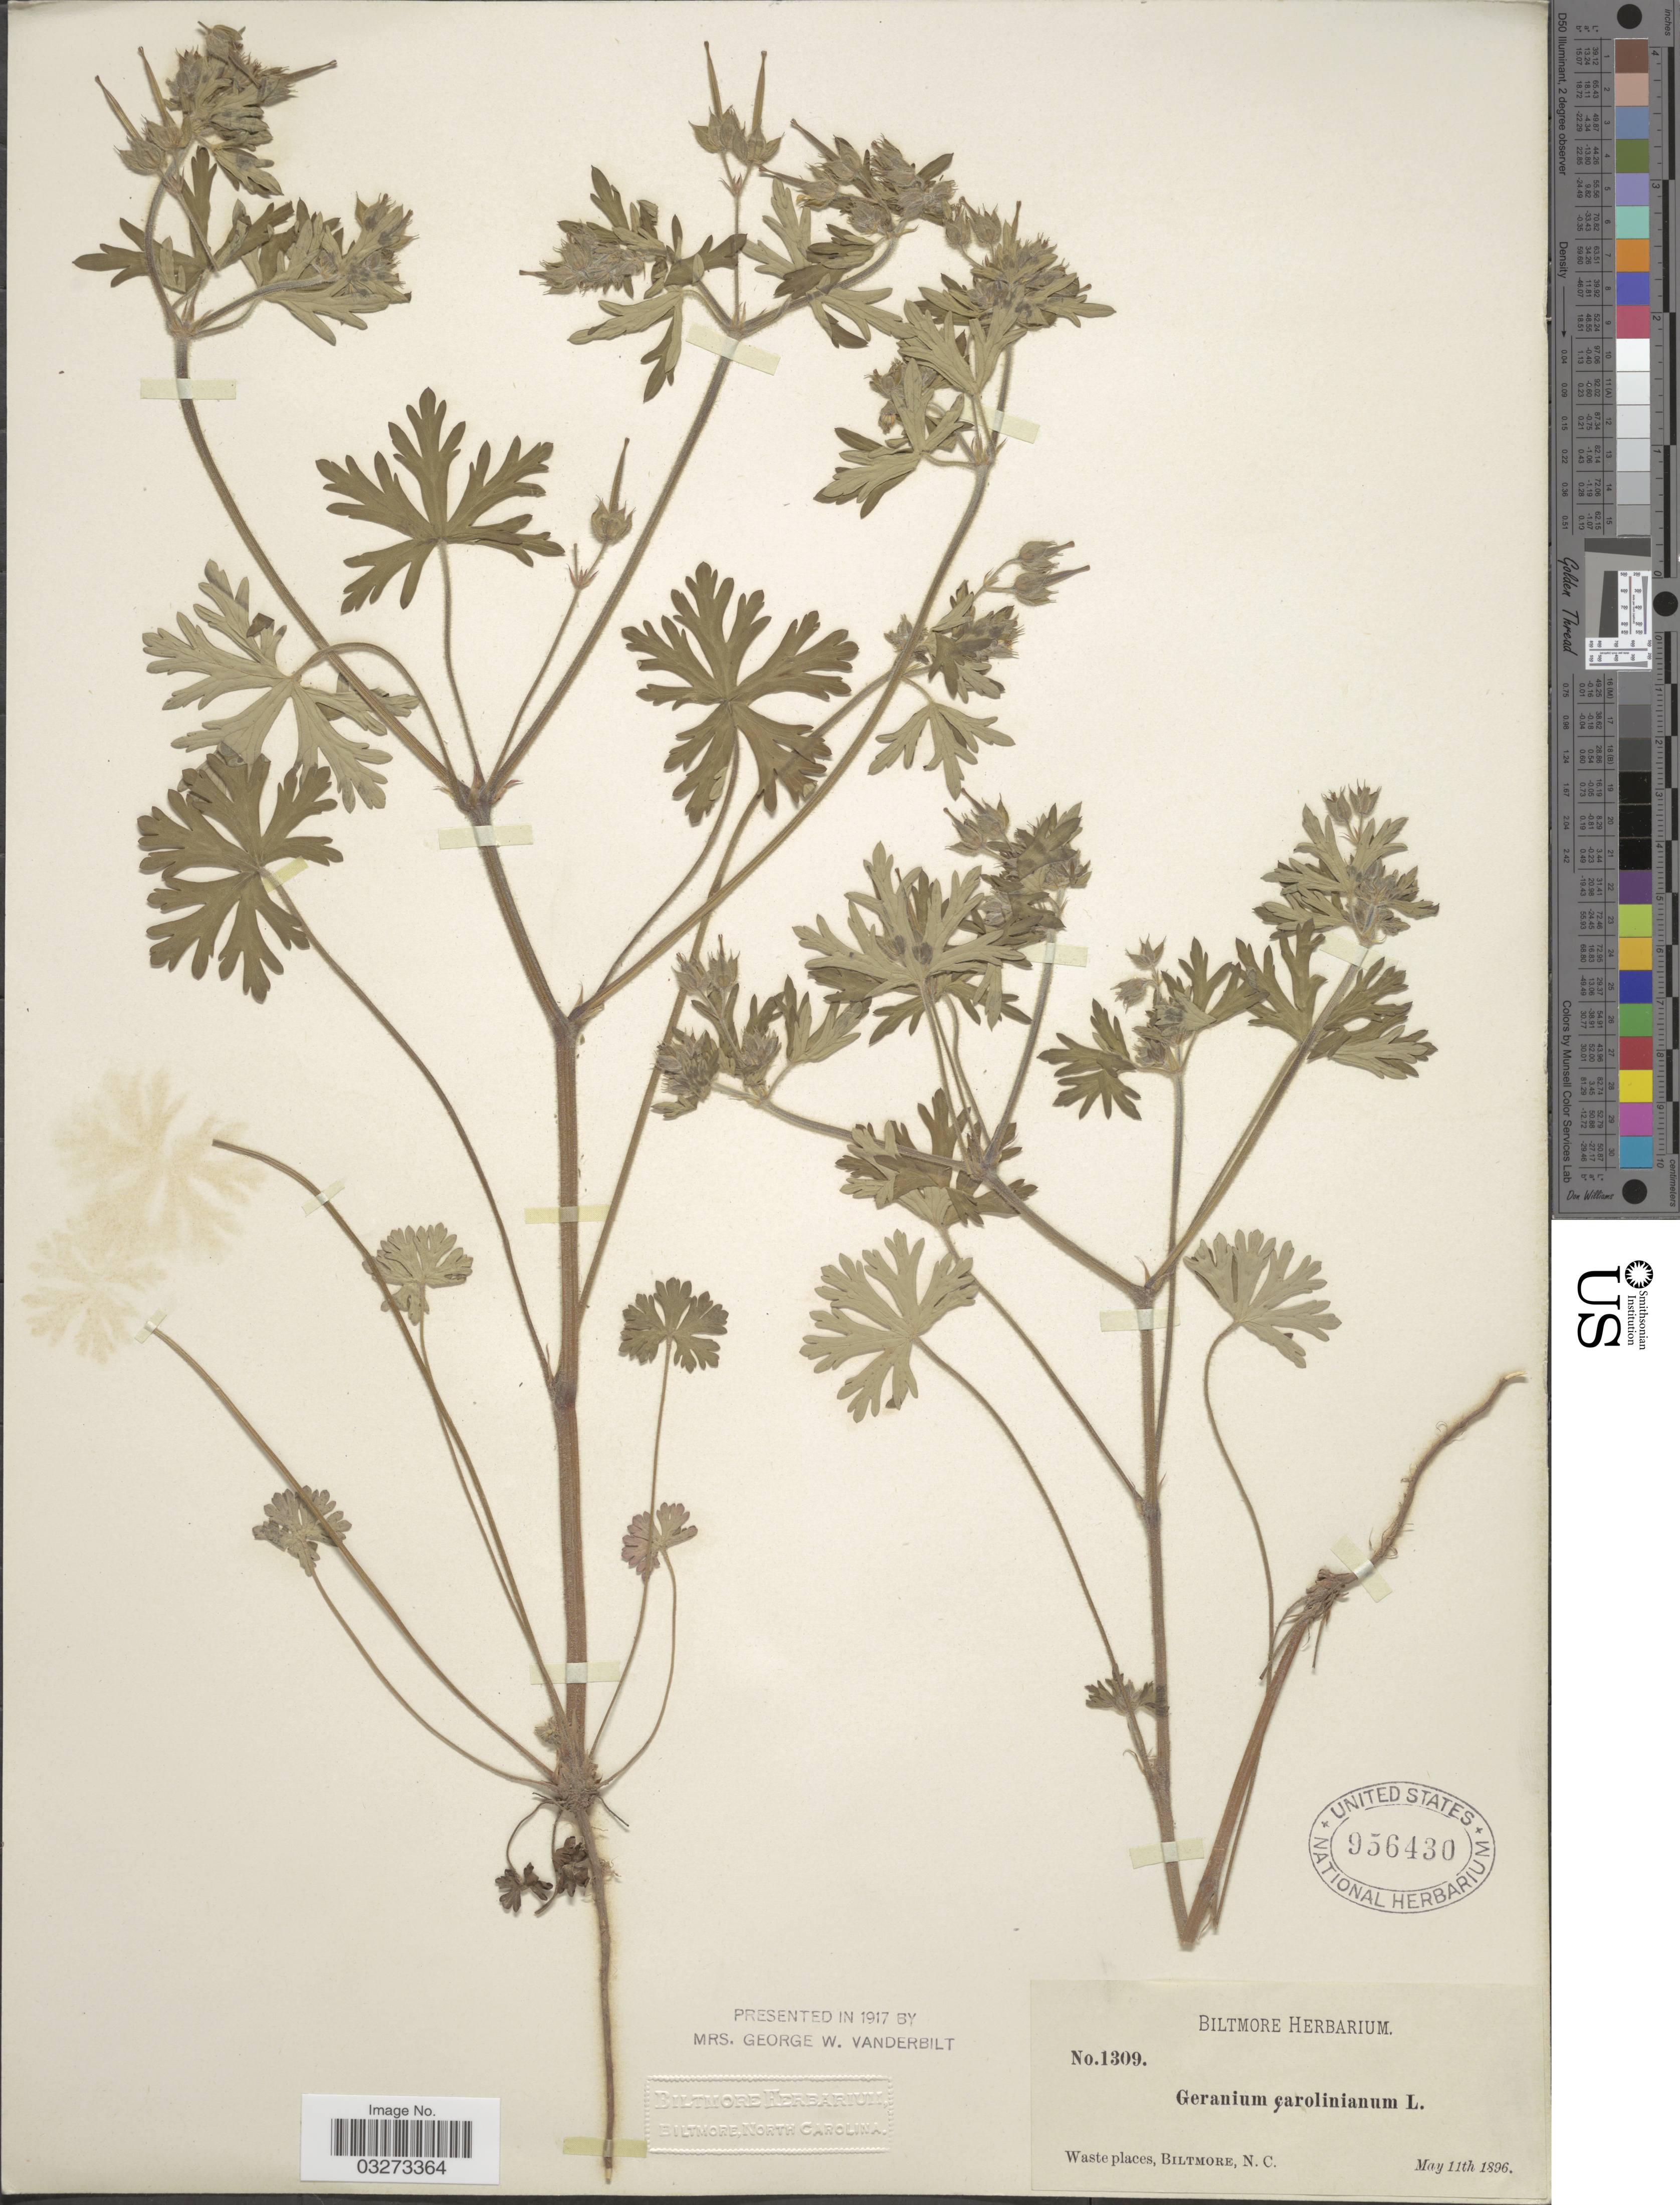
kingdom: Plantae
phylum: Tracheophyta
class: Magnoliopsida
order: Geraniales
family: Geraniaceae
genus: Geranium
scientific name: Geranium carolinianum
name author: L.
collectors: ex herb. Biltmore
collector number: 1309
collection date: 1896-05-11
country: United States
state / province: North Carolina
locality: Waste places, Biltmore.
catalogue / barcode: US 956430